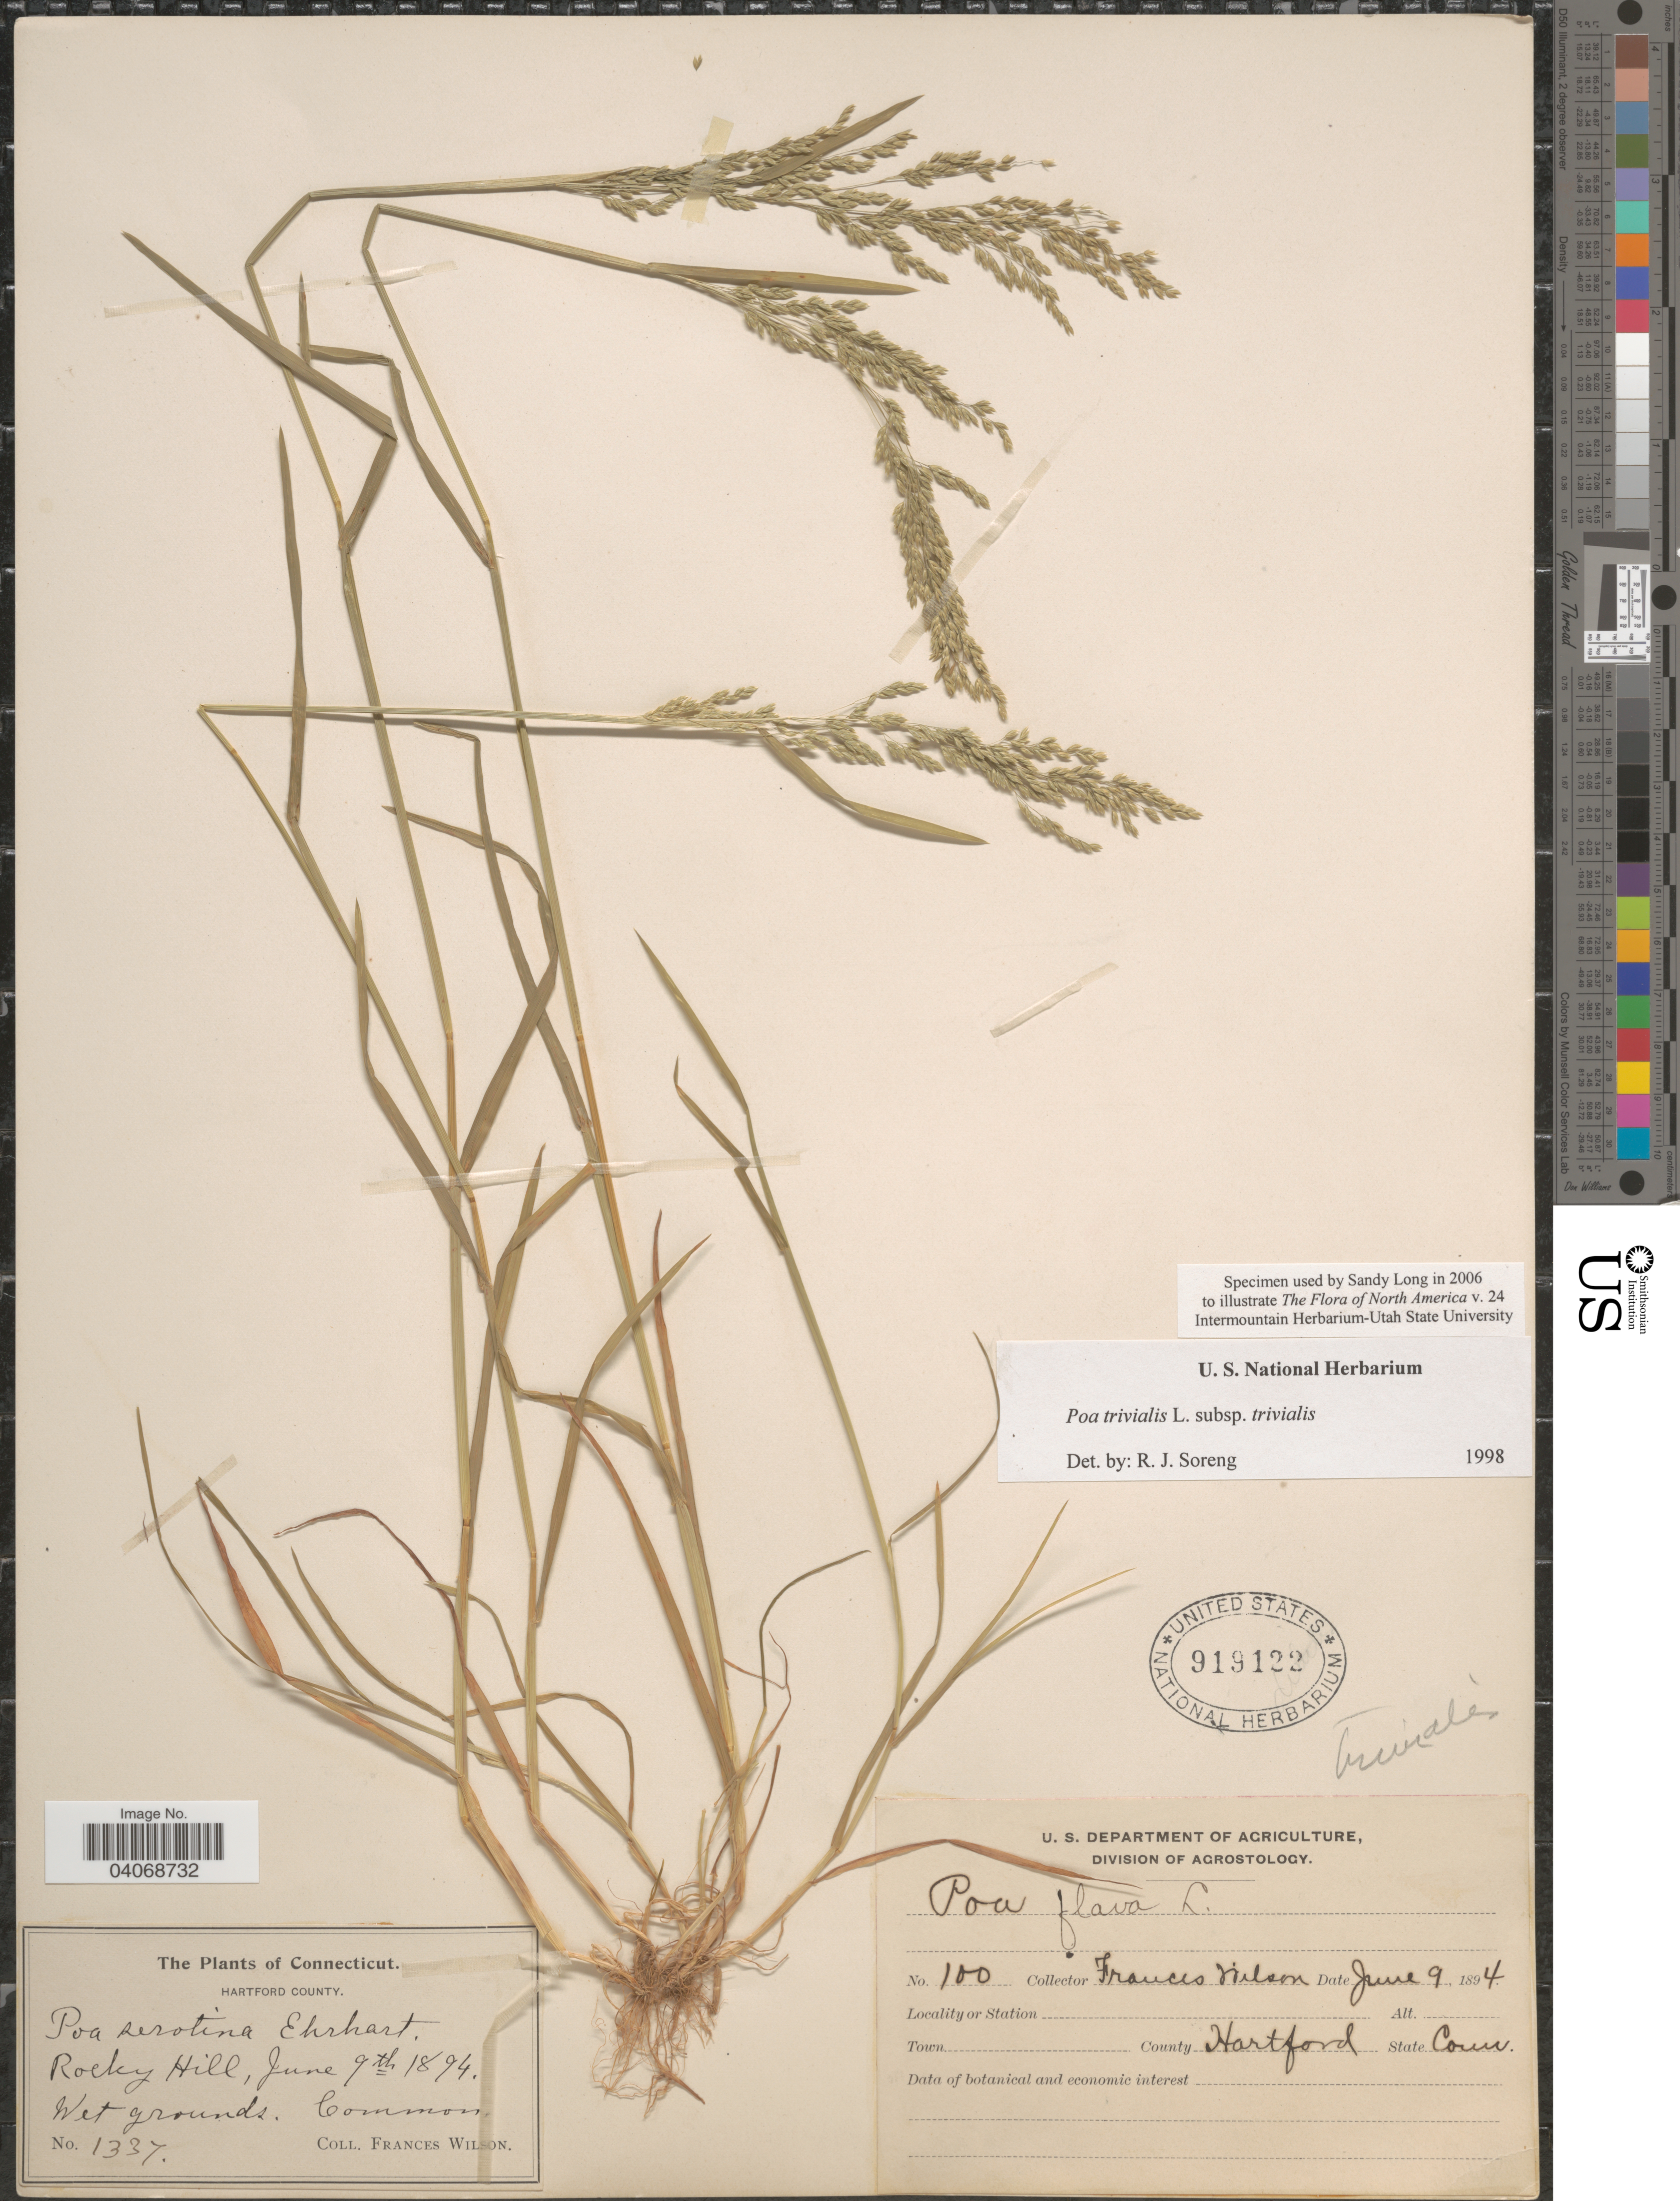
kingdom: Plantae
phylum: Tracheophyta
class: Liliopsida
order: Poales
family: Poaceae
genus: Poa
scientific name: Poa trivialis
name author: L.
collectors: F. Wilson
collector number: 1337/100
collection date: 1894-06-09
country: United States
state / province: Connecticut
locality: Hartford County. Rocky Hill.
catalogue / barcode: US 919122